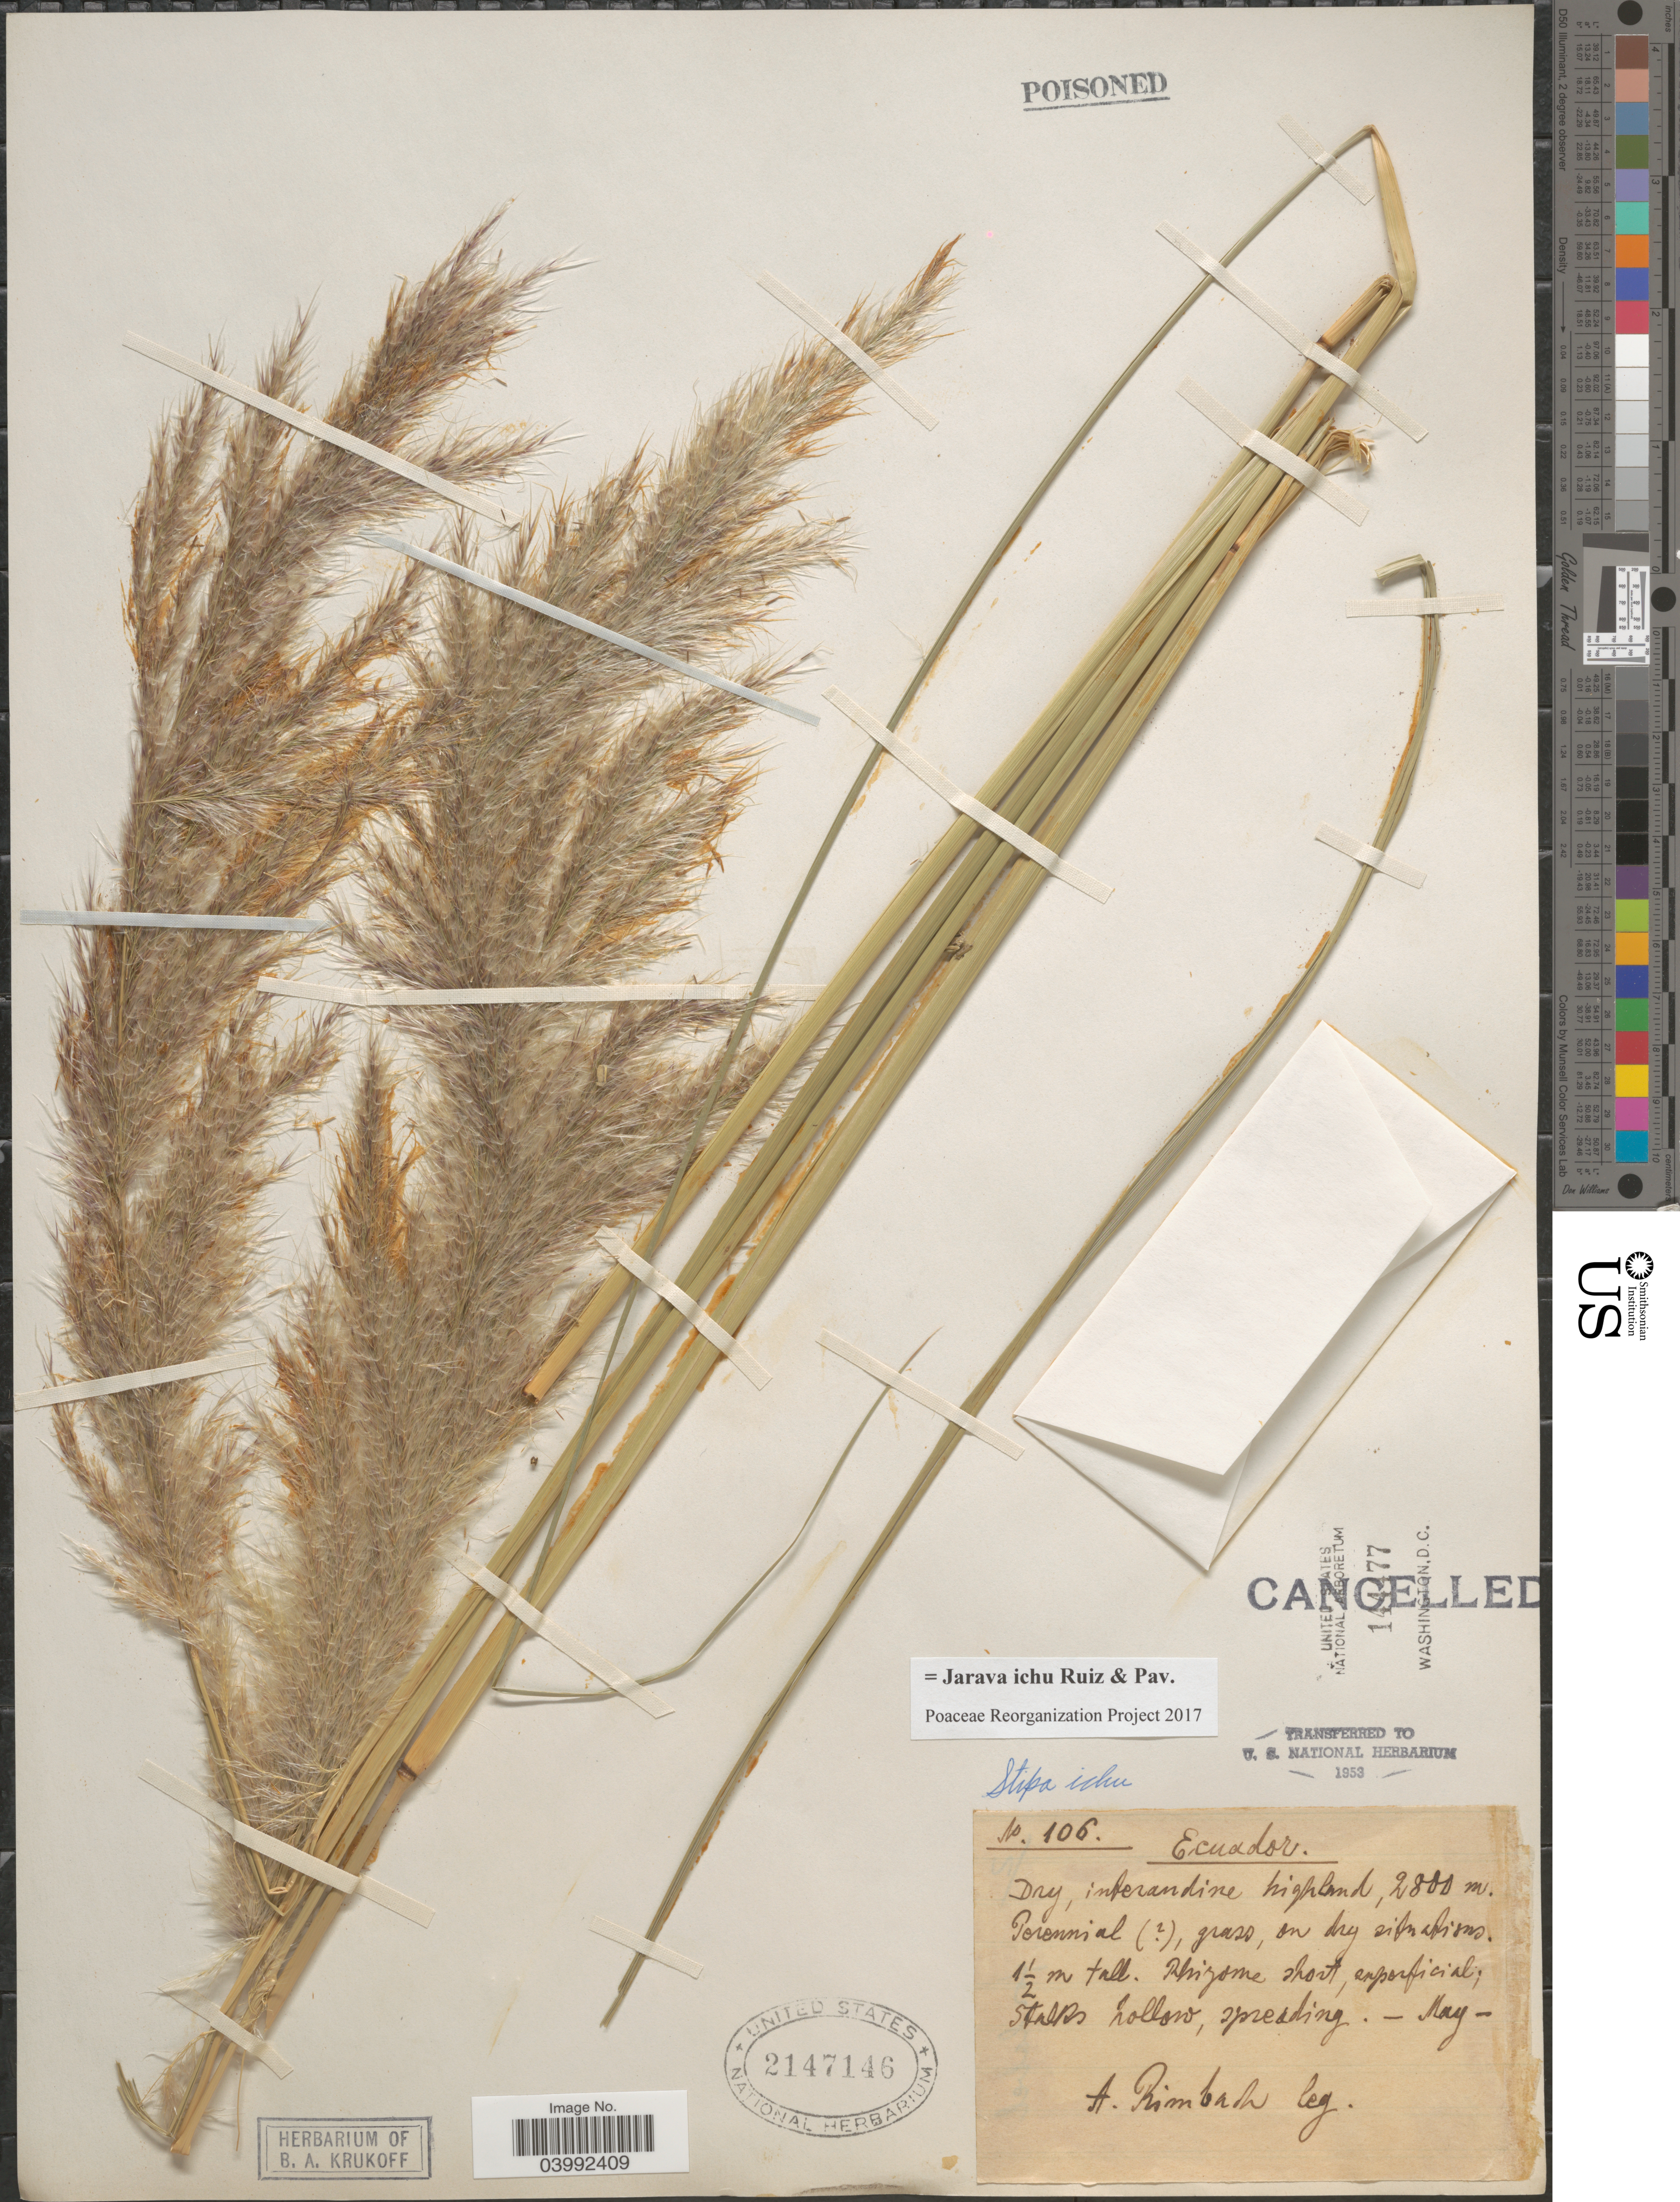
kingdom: Plantae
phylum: Tracheophyta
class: Liliopsida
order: Poales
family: Poaceae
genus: Jarava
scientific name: Jarava ichu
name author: Ruiz & Pav.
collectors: A. Rimbach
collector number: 106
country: Ecuador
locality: Dry, interandine highland.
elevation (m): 2800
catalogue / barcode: US 2147146